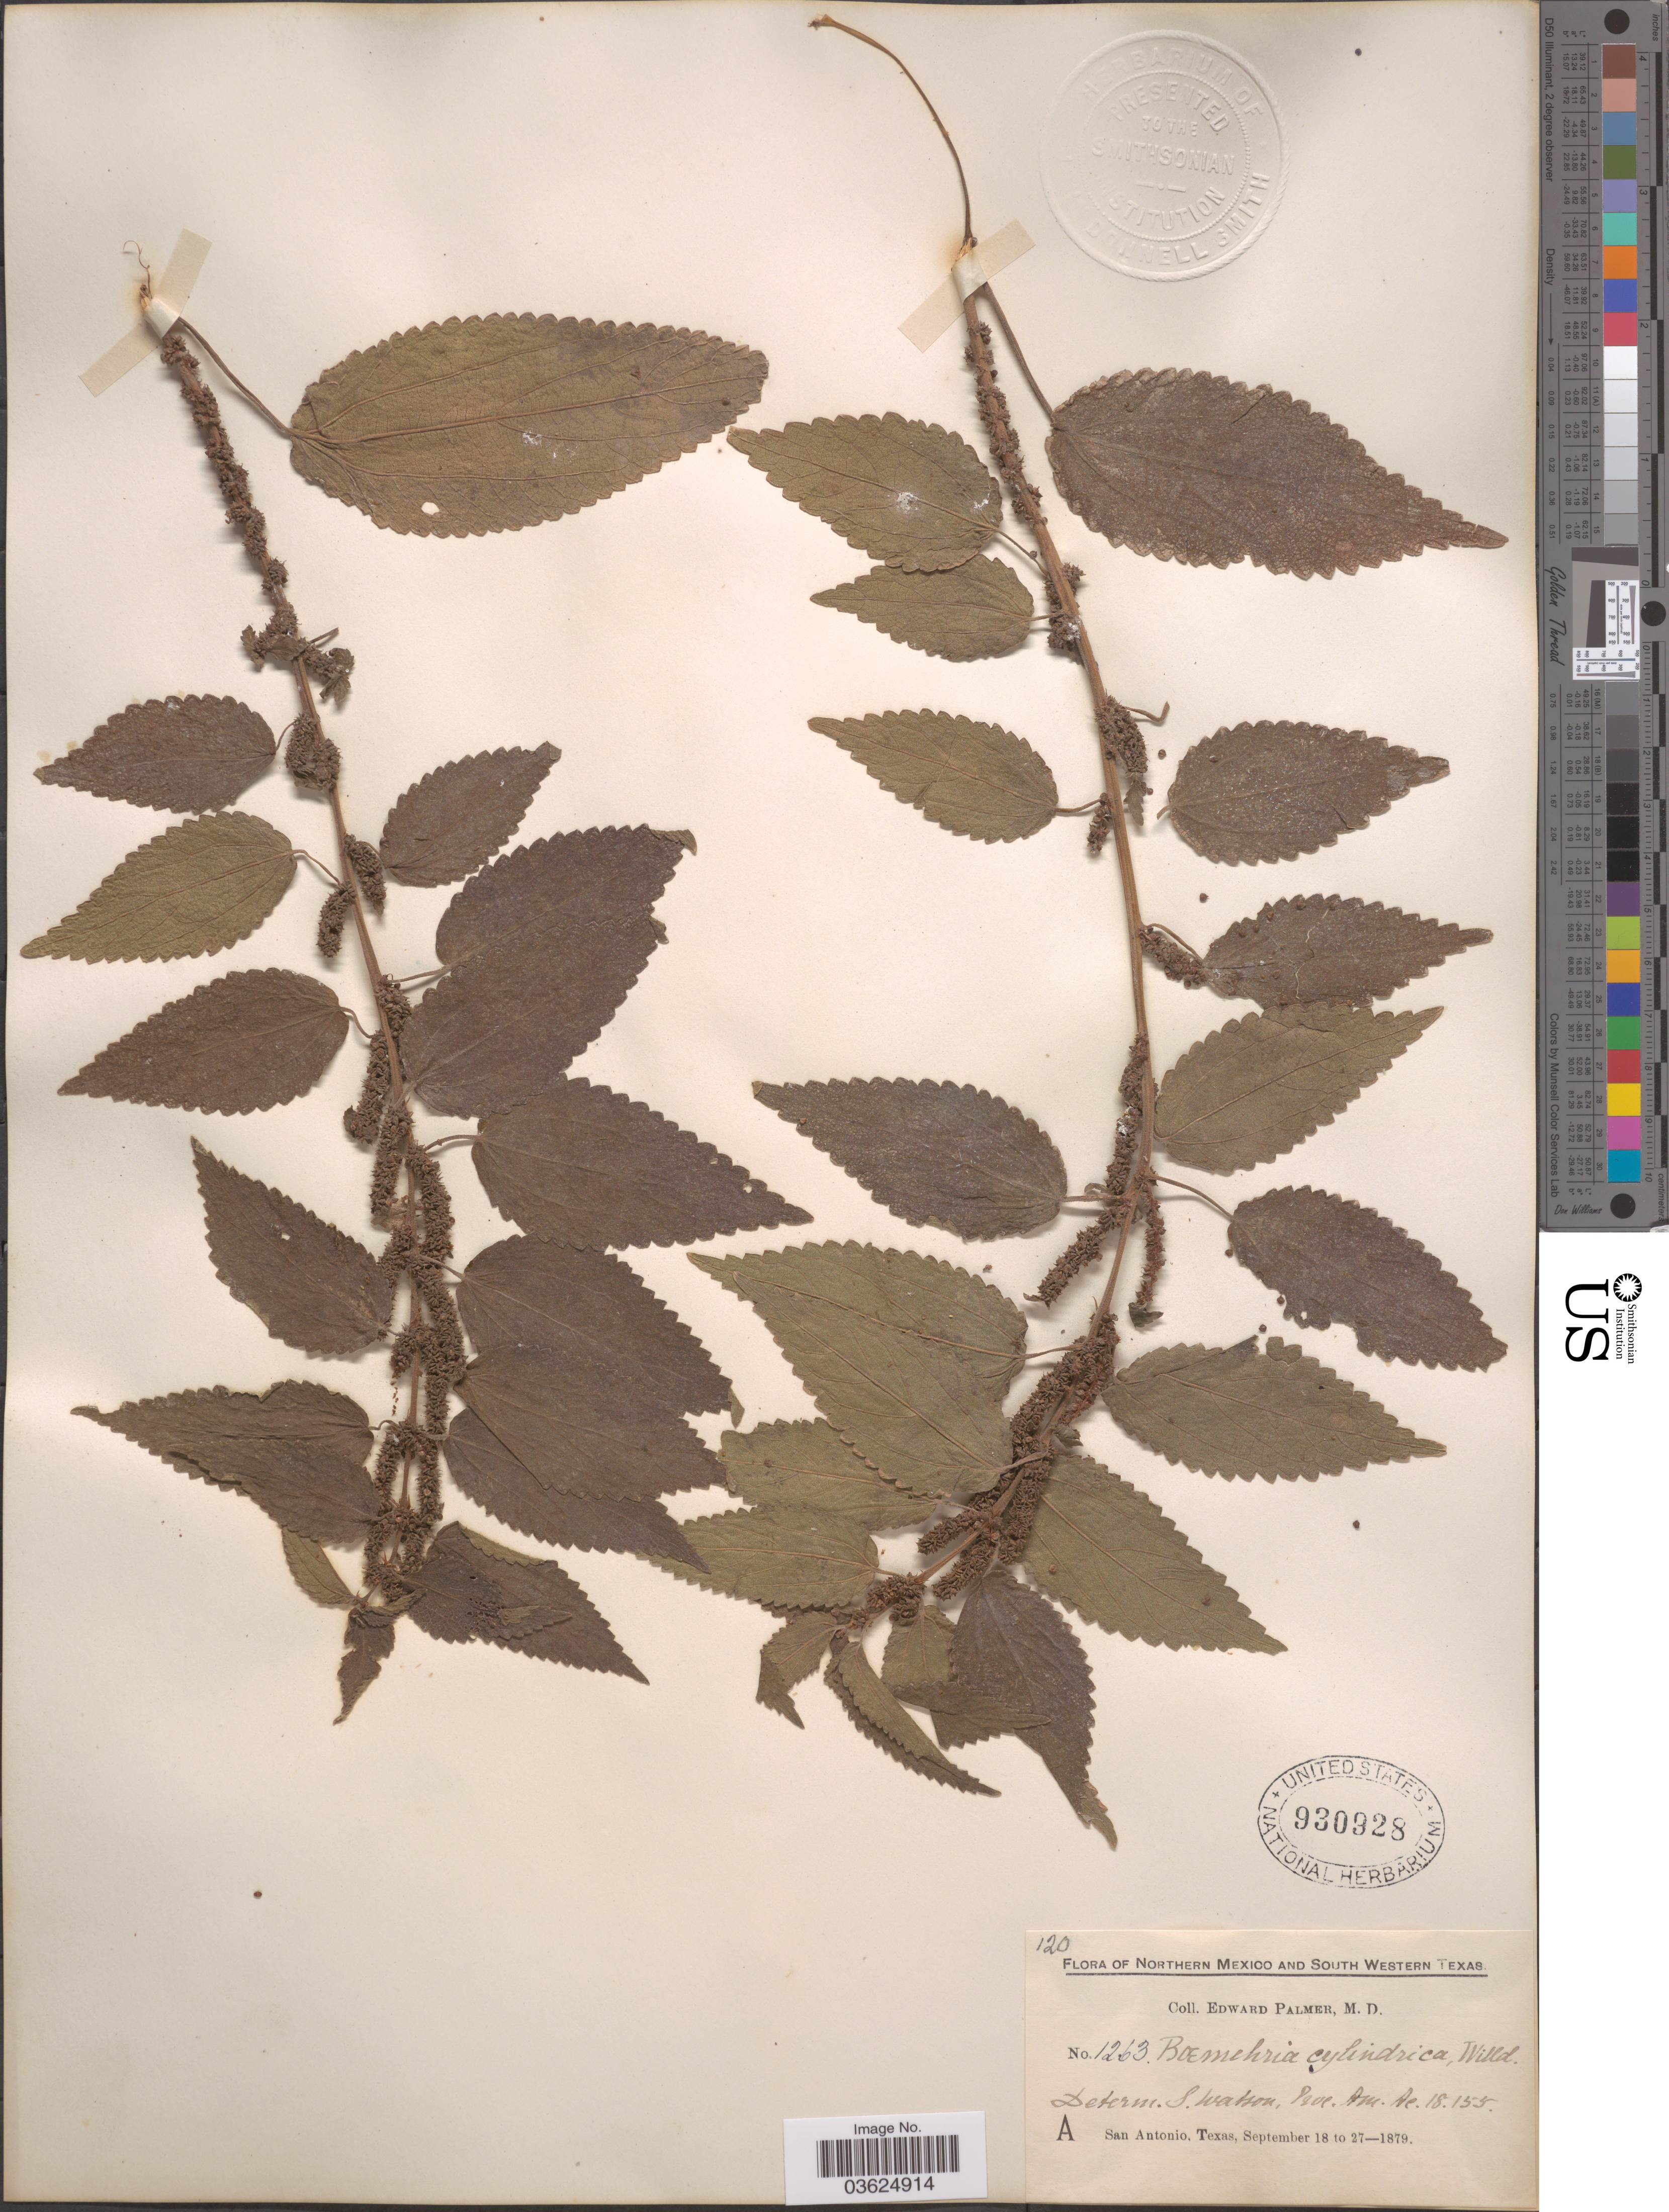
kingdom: Plantae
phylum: Tracheophyta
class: Magnoliopsida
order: Rosales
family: Urticaceae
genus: Boehmeria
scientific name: Boehmeria cylindrica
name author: (L.) Sw.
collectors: E. Palmer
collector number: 1263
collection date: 1879-09-18/1879-09-27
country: United States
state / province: Texas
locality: South Western Texas. A San Antonio.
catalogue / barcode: US 930928